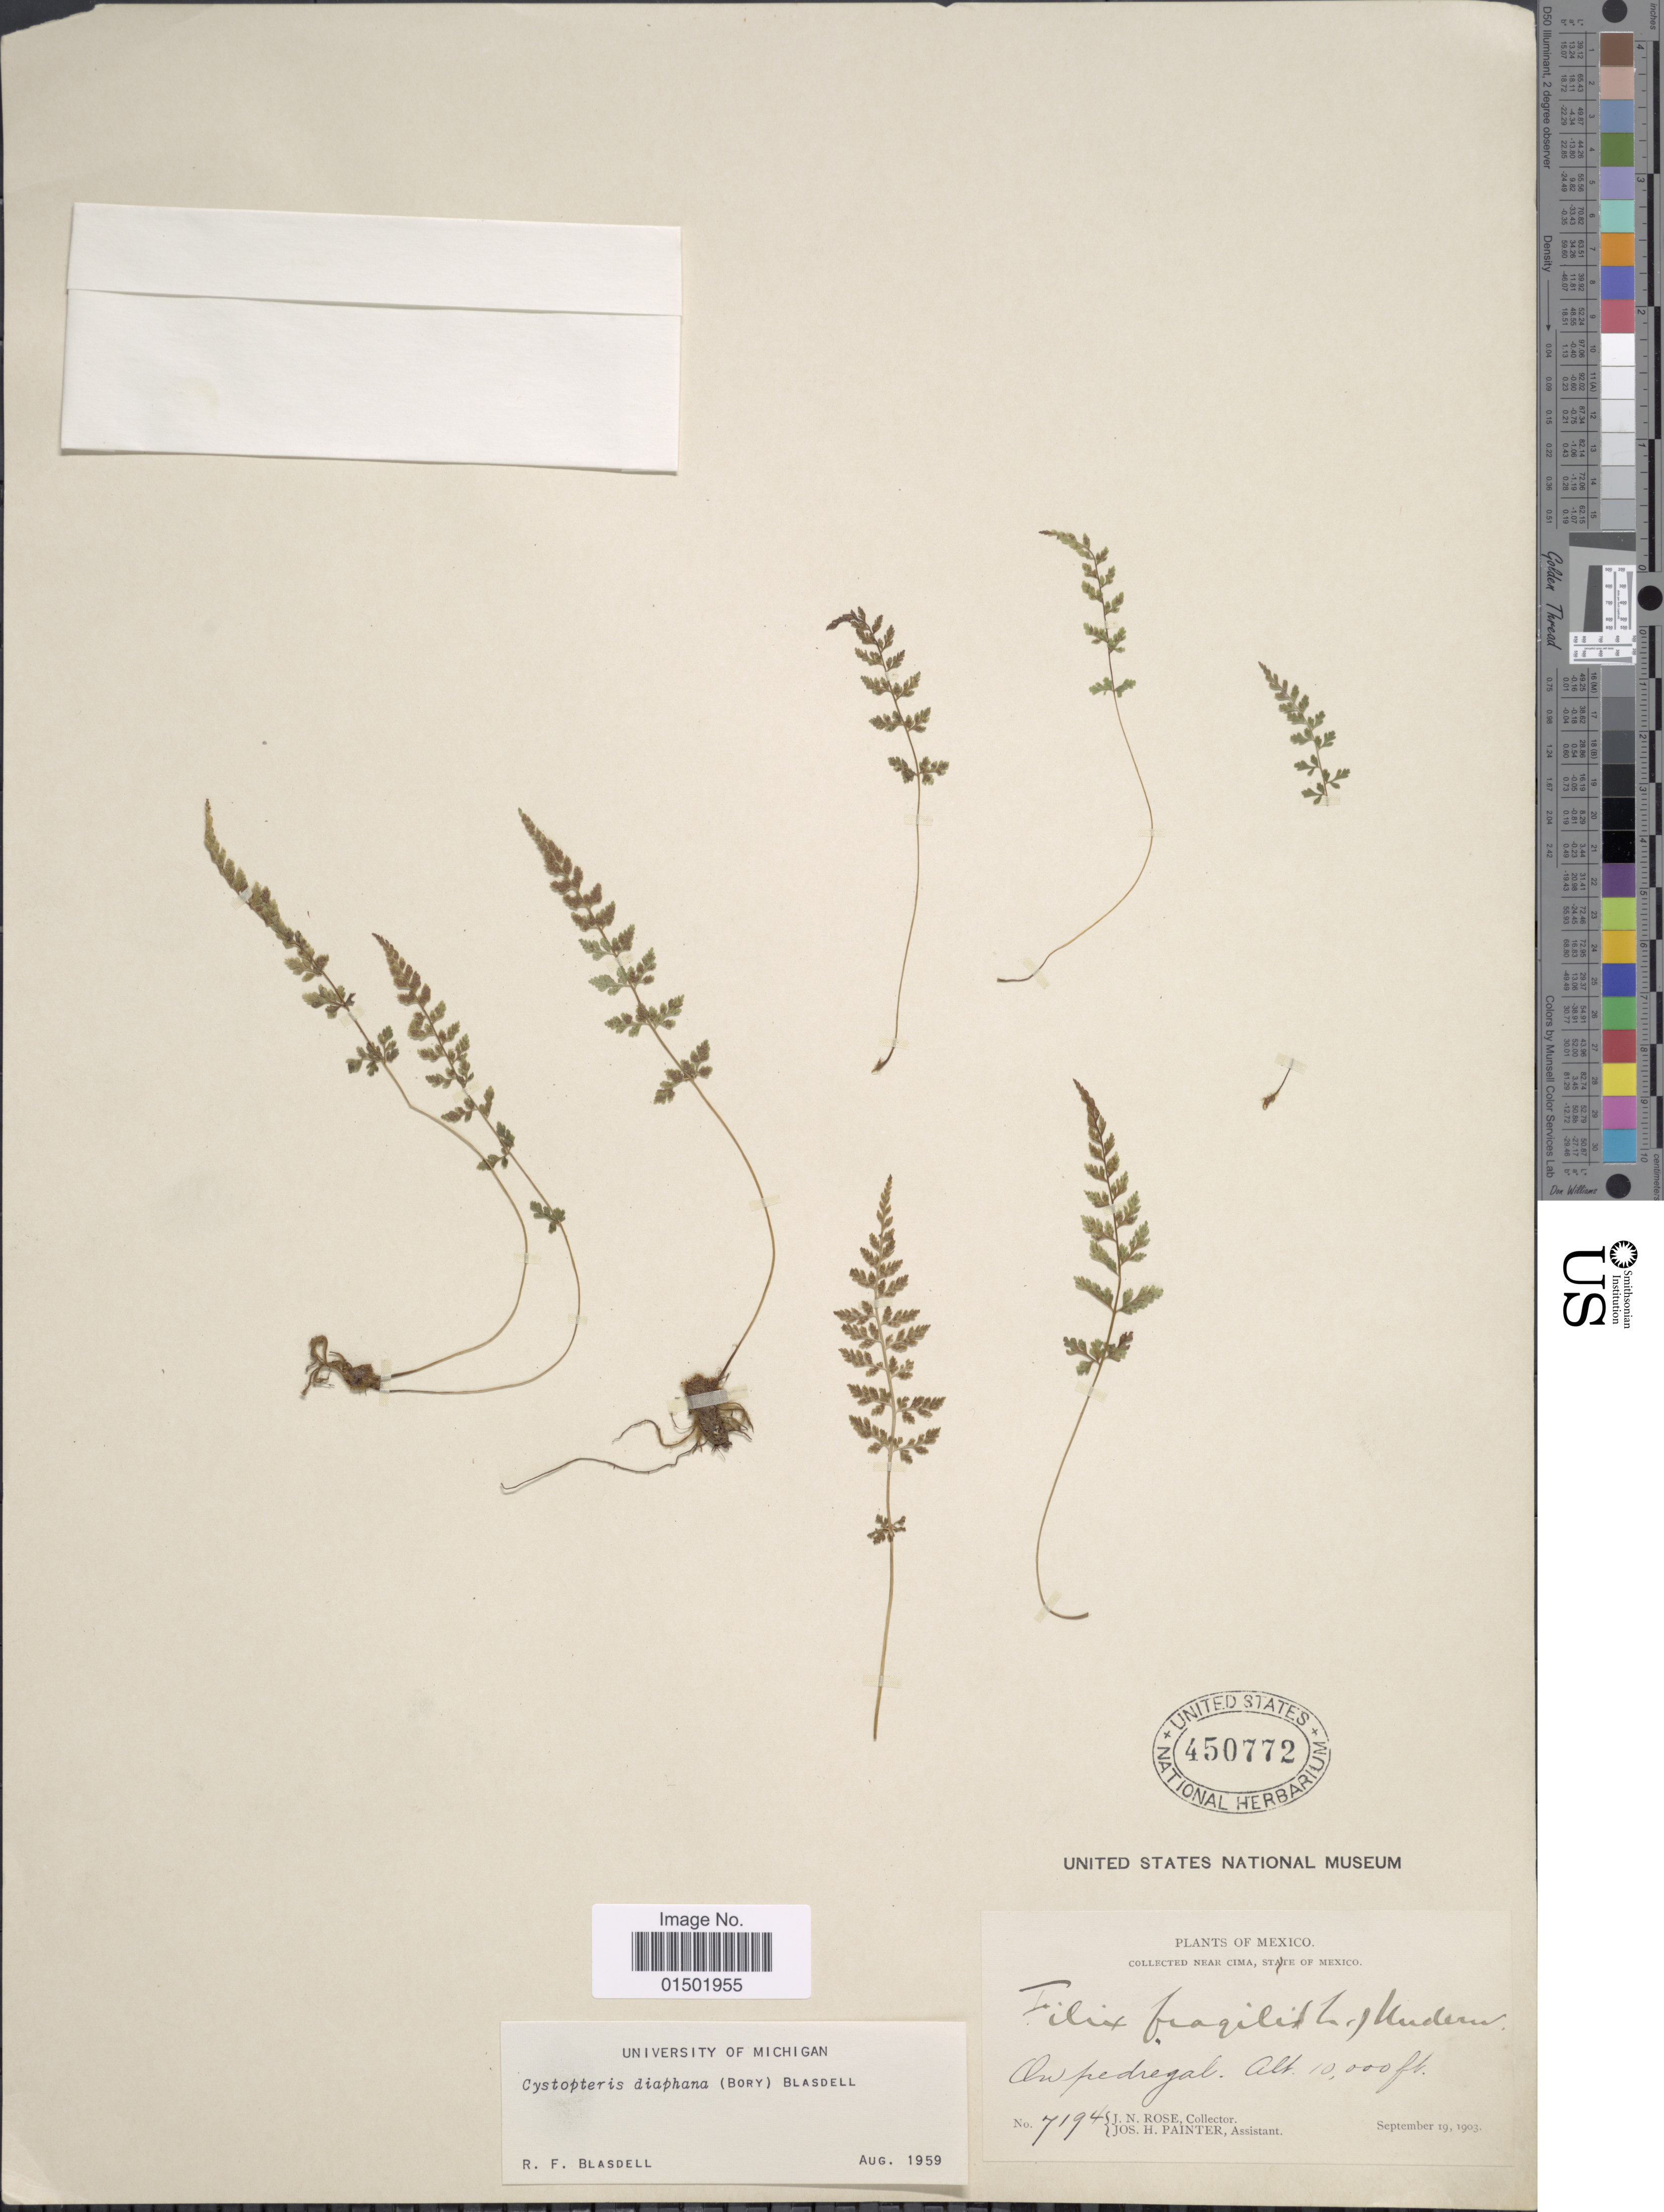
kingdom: Plantae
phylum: Tracheophyta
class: Polypodiopsida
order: Polypodiales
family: Cystopteridaceae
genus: Cystopteris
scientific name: Cystopteris diaphana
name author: (Bory) Blasdell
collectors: J. N. Rose & J. H. Painter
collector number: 7194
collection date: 1903-09-19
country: Mexico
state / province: México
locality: Near Cima. On pedegral.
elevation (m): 3048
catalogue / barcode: US 450772